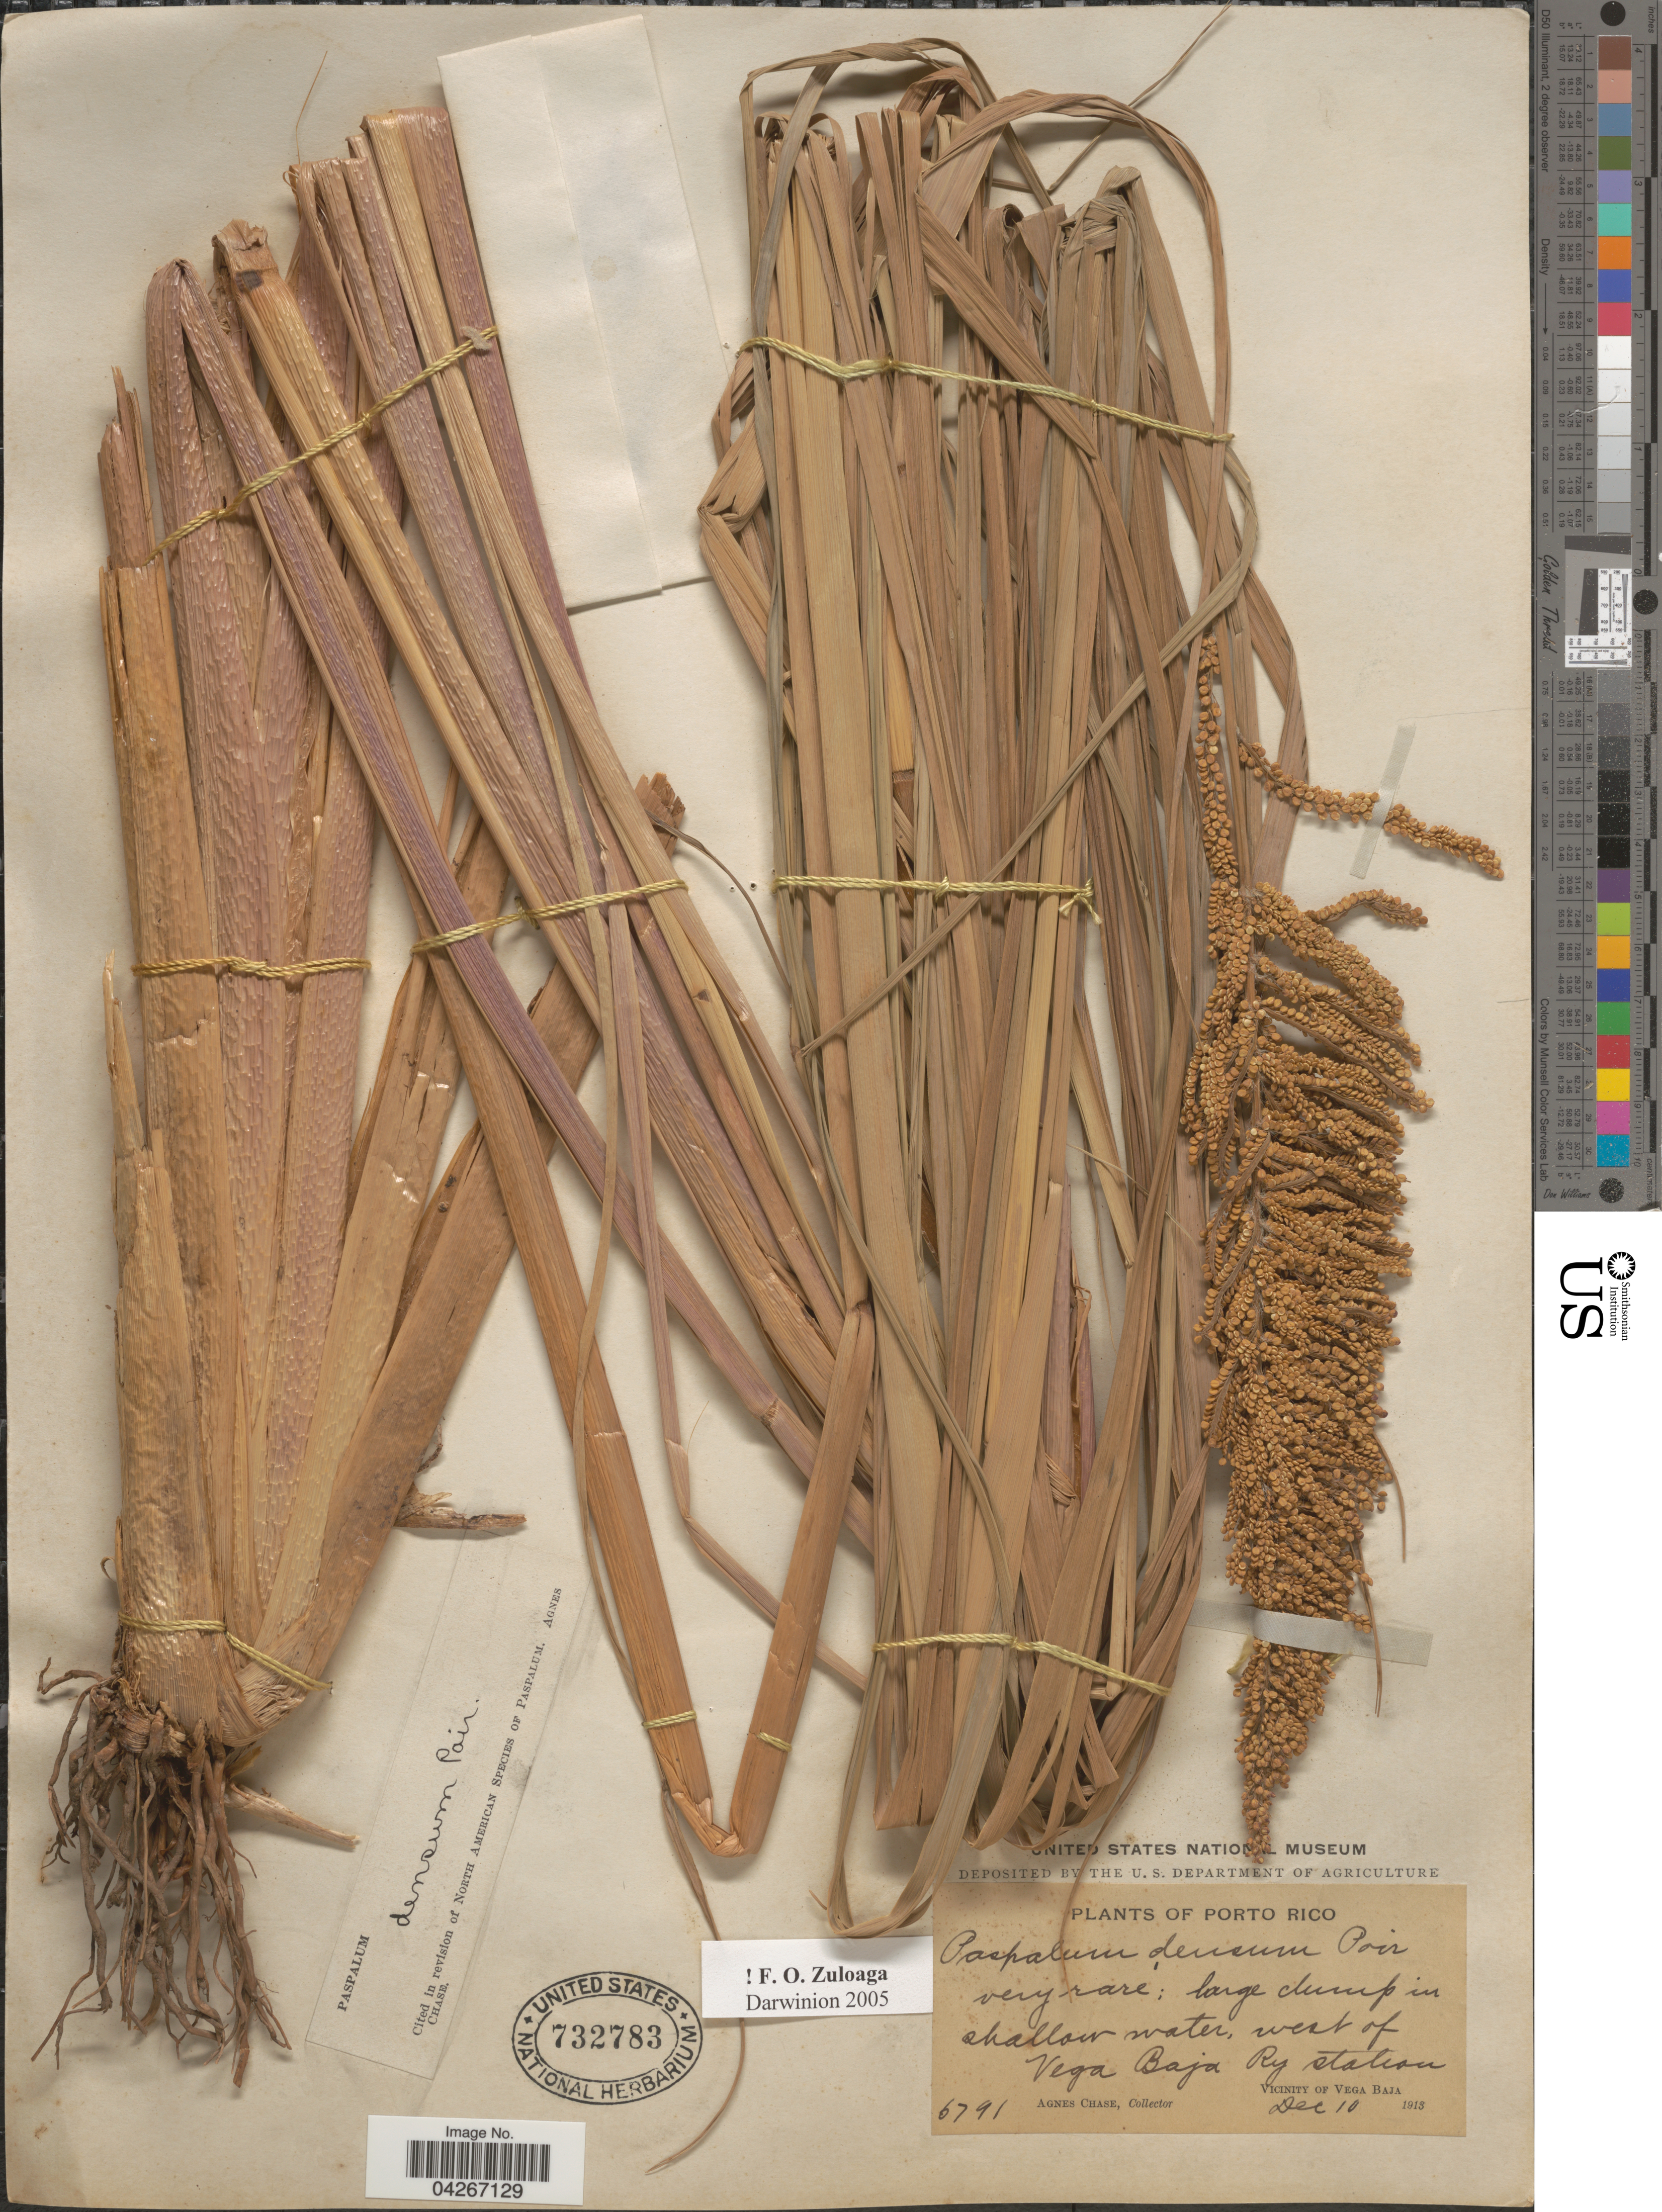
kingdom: Plantae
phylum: Tracheophyta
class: Liliopsida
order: Poales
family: Poaceae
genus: Paspalum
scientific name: Paspalum densum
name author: Poir.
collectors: A. Chase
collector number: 6791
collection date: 1913-12-10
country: Puerto Rico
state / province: Vega Baja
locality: Large clump in shallow water, west of Vega Baja Ry station. Vicinity Of Vega Baja.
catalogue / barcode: US 732783